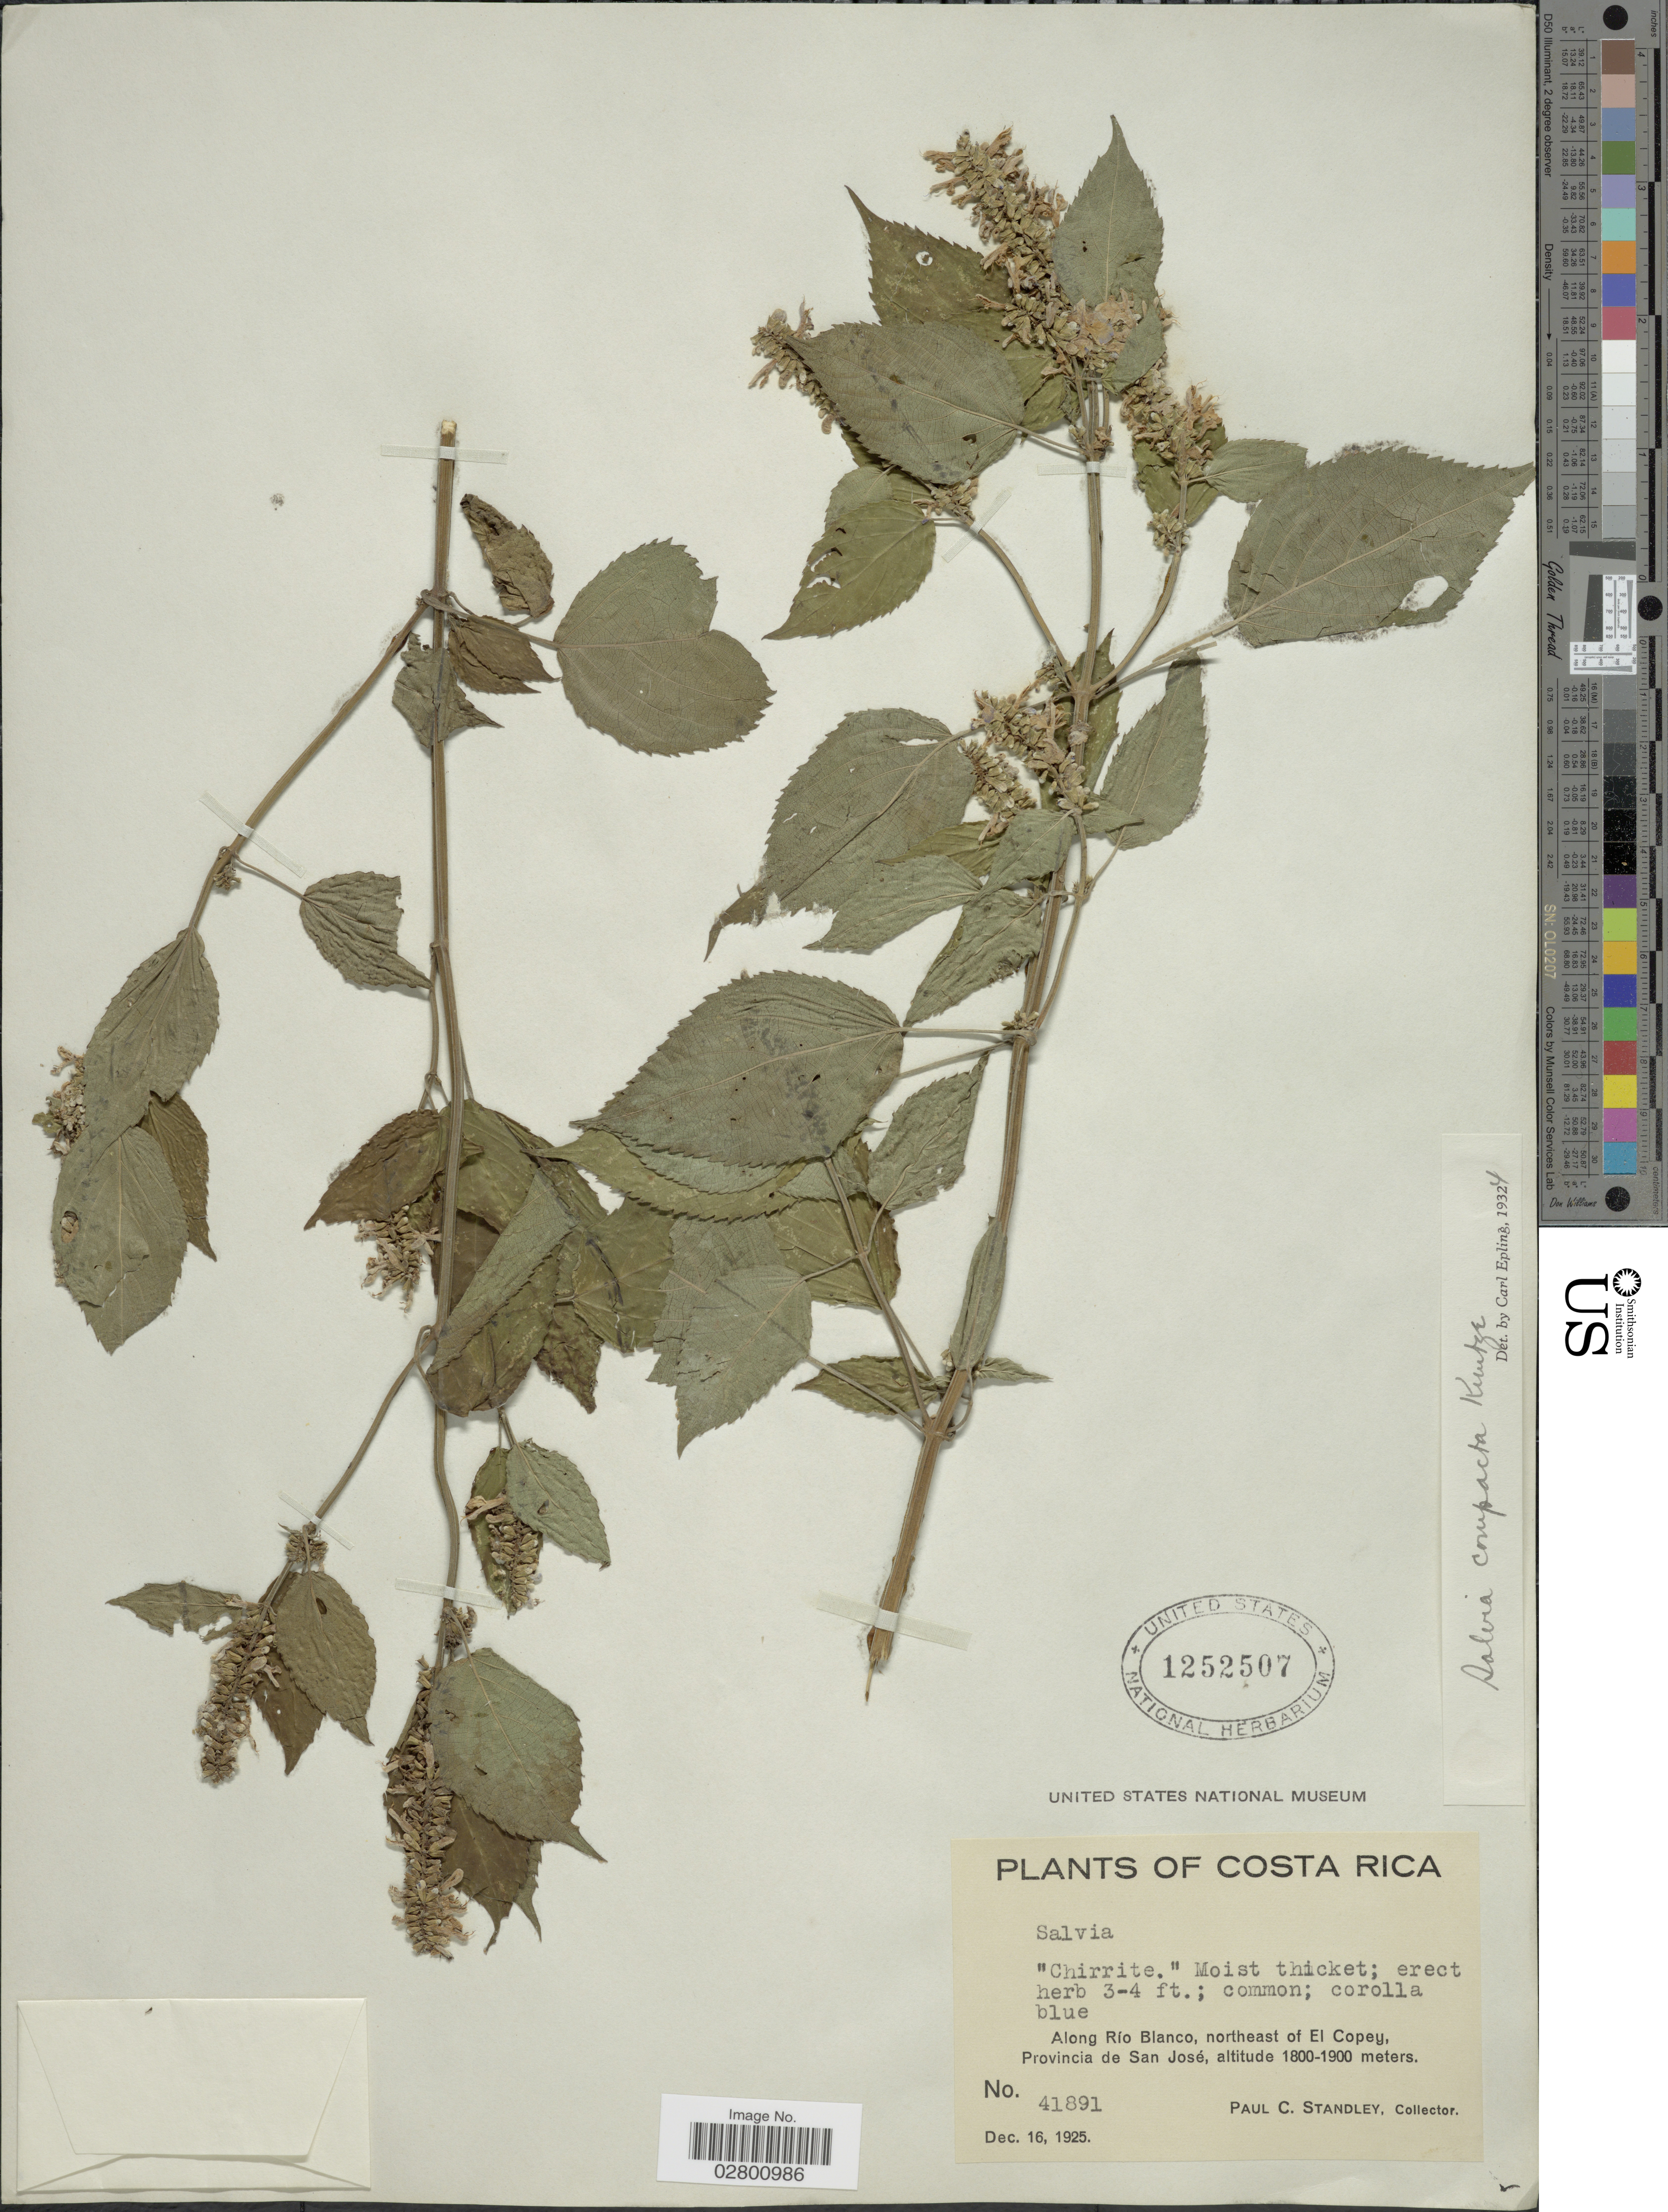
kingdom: Plantae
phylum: Tracheophyta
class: Magnoliopsida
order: Lamiales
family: Lamiaceae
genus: Salvia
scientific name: Salvia compacta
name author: Kuntze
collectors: P. C. Standley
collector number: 41891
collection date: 1925-12-16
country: Costa Rica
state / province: San José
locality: Along Río Blanco, northeast of El Copey.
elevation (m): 1800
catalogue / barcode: US 1252507